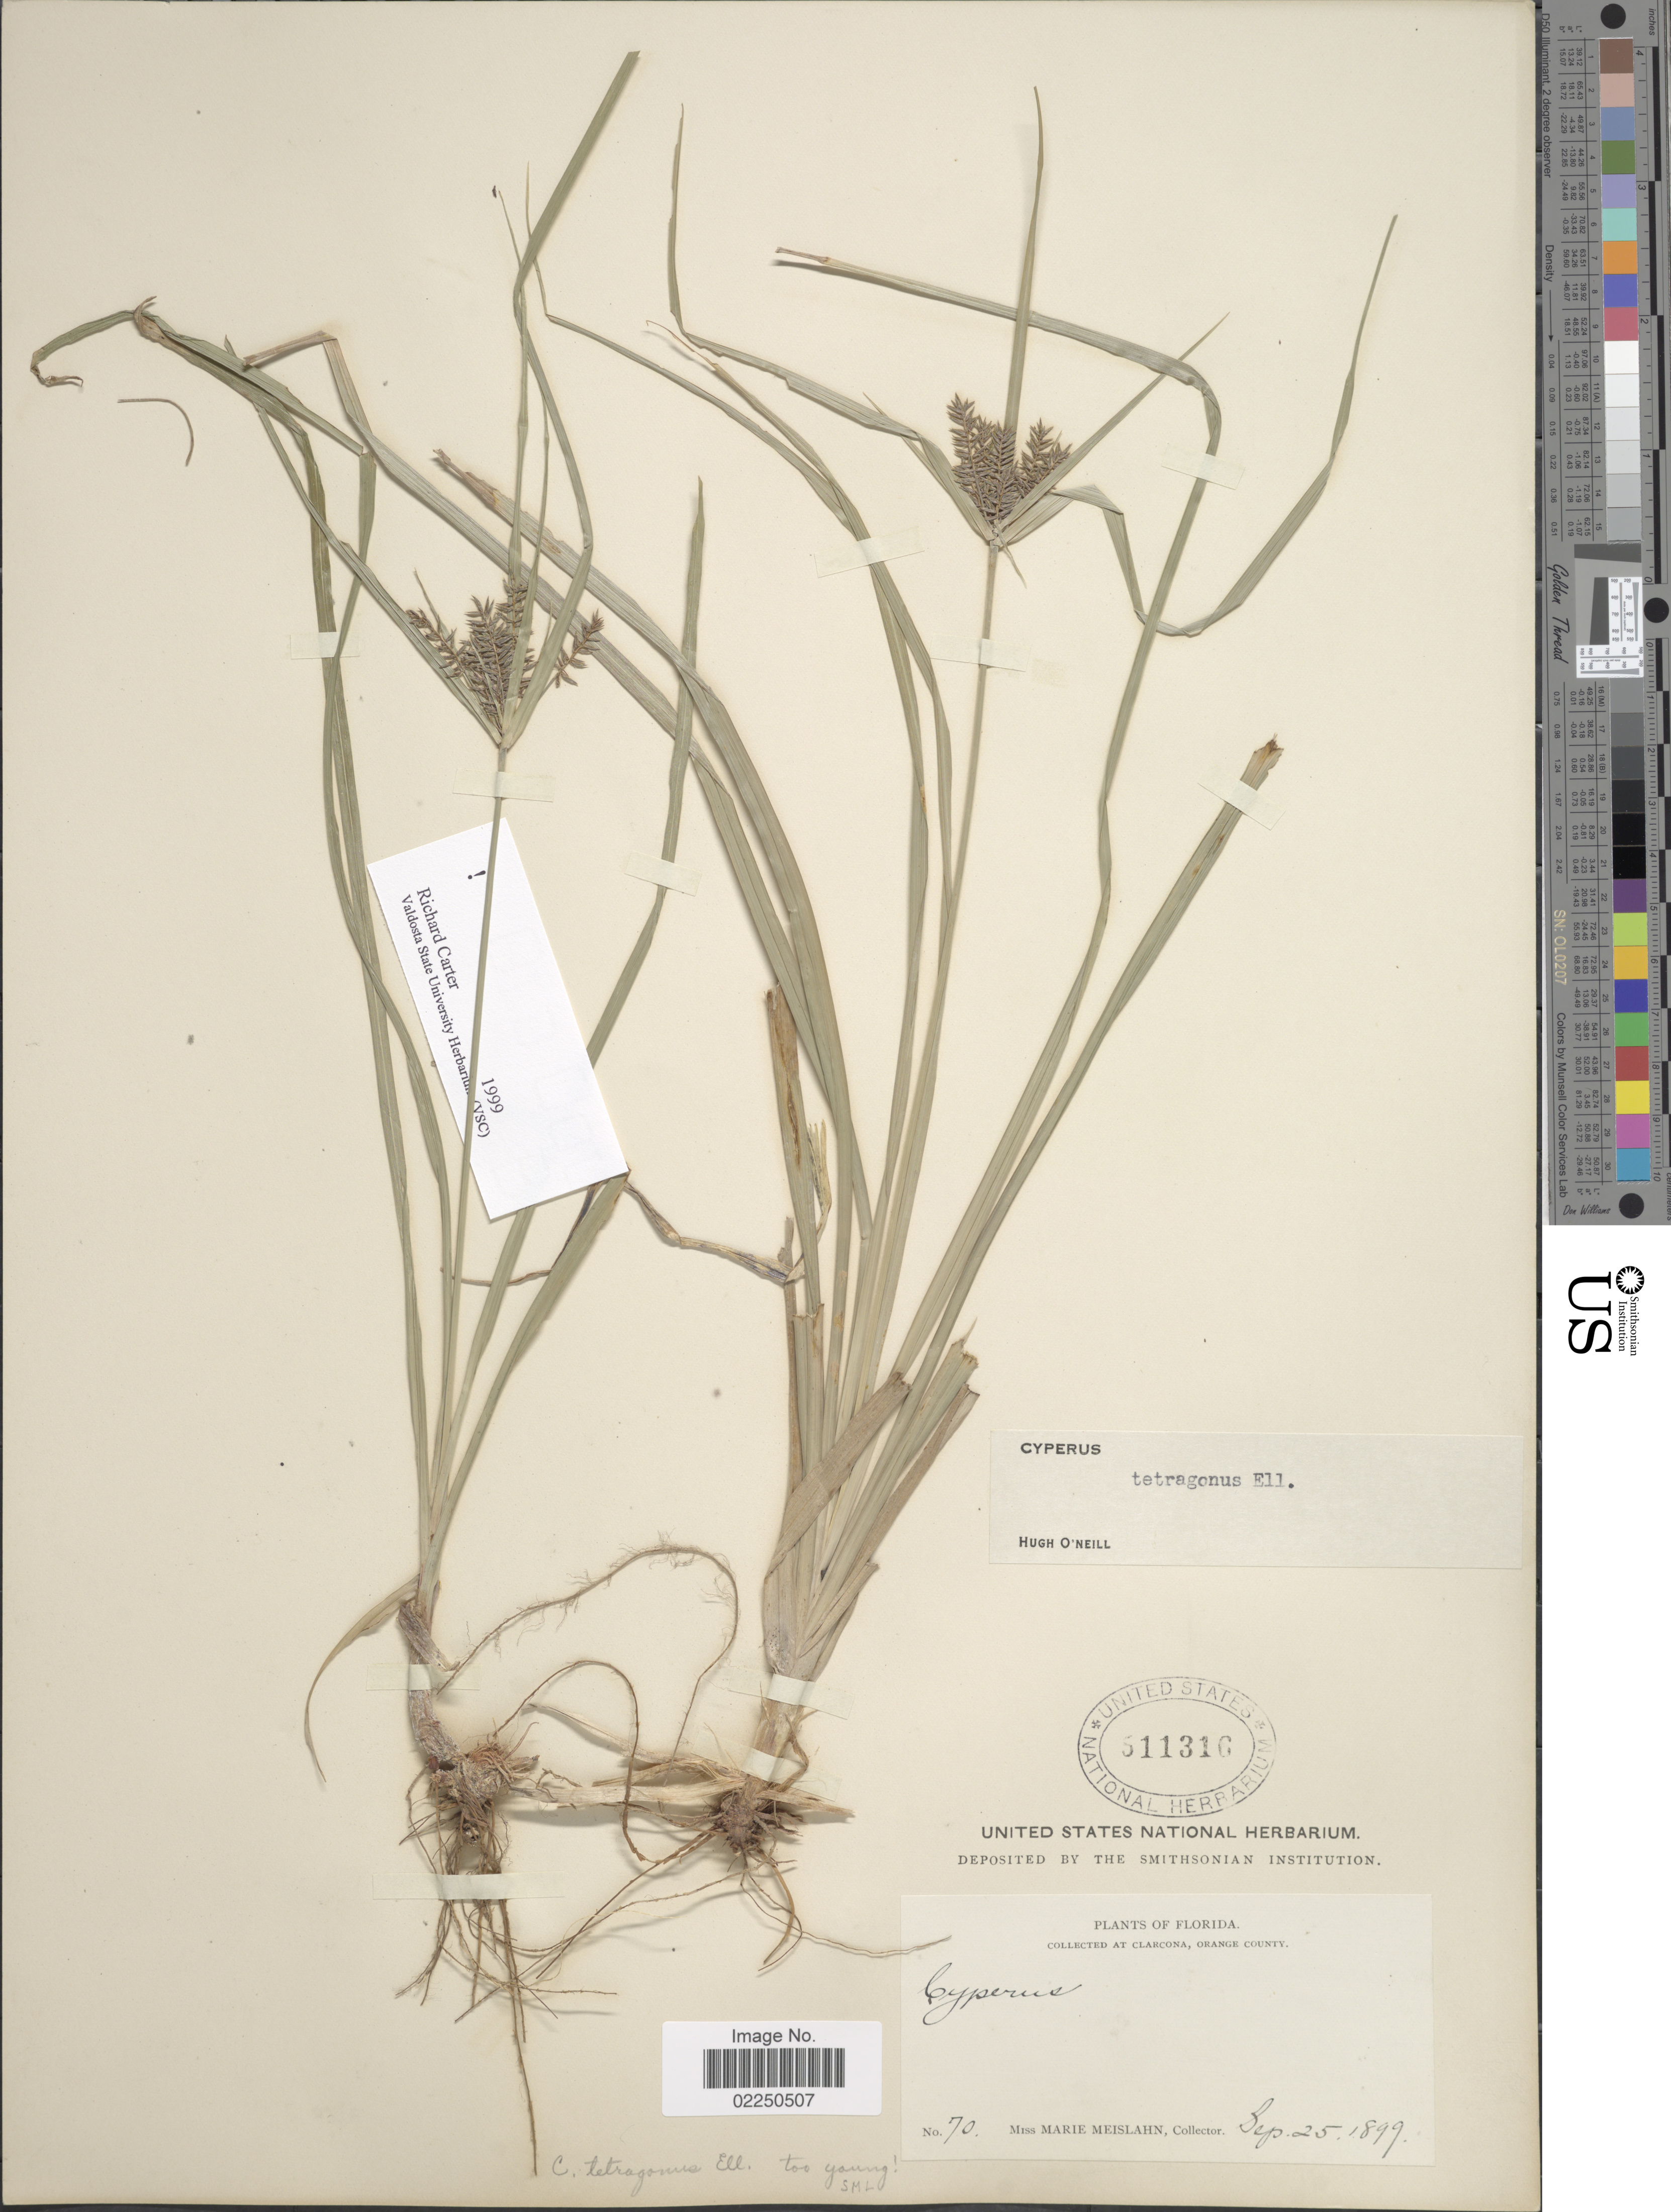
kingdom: Plantae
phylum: Tracheophyta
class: Liliopsida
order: Poales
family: Cyperaceae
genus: Cyperus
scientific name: Cyperus tetragonus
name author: Elliott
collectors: M. Meislahn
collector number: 70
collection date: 1899-09-25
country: United States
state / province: Florida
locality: Clarcona, Orange County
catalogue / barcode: US 511316